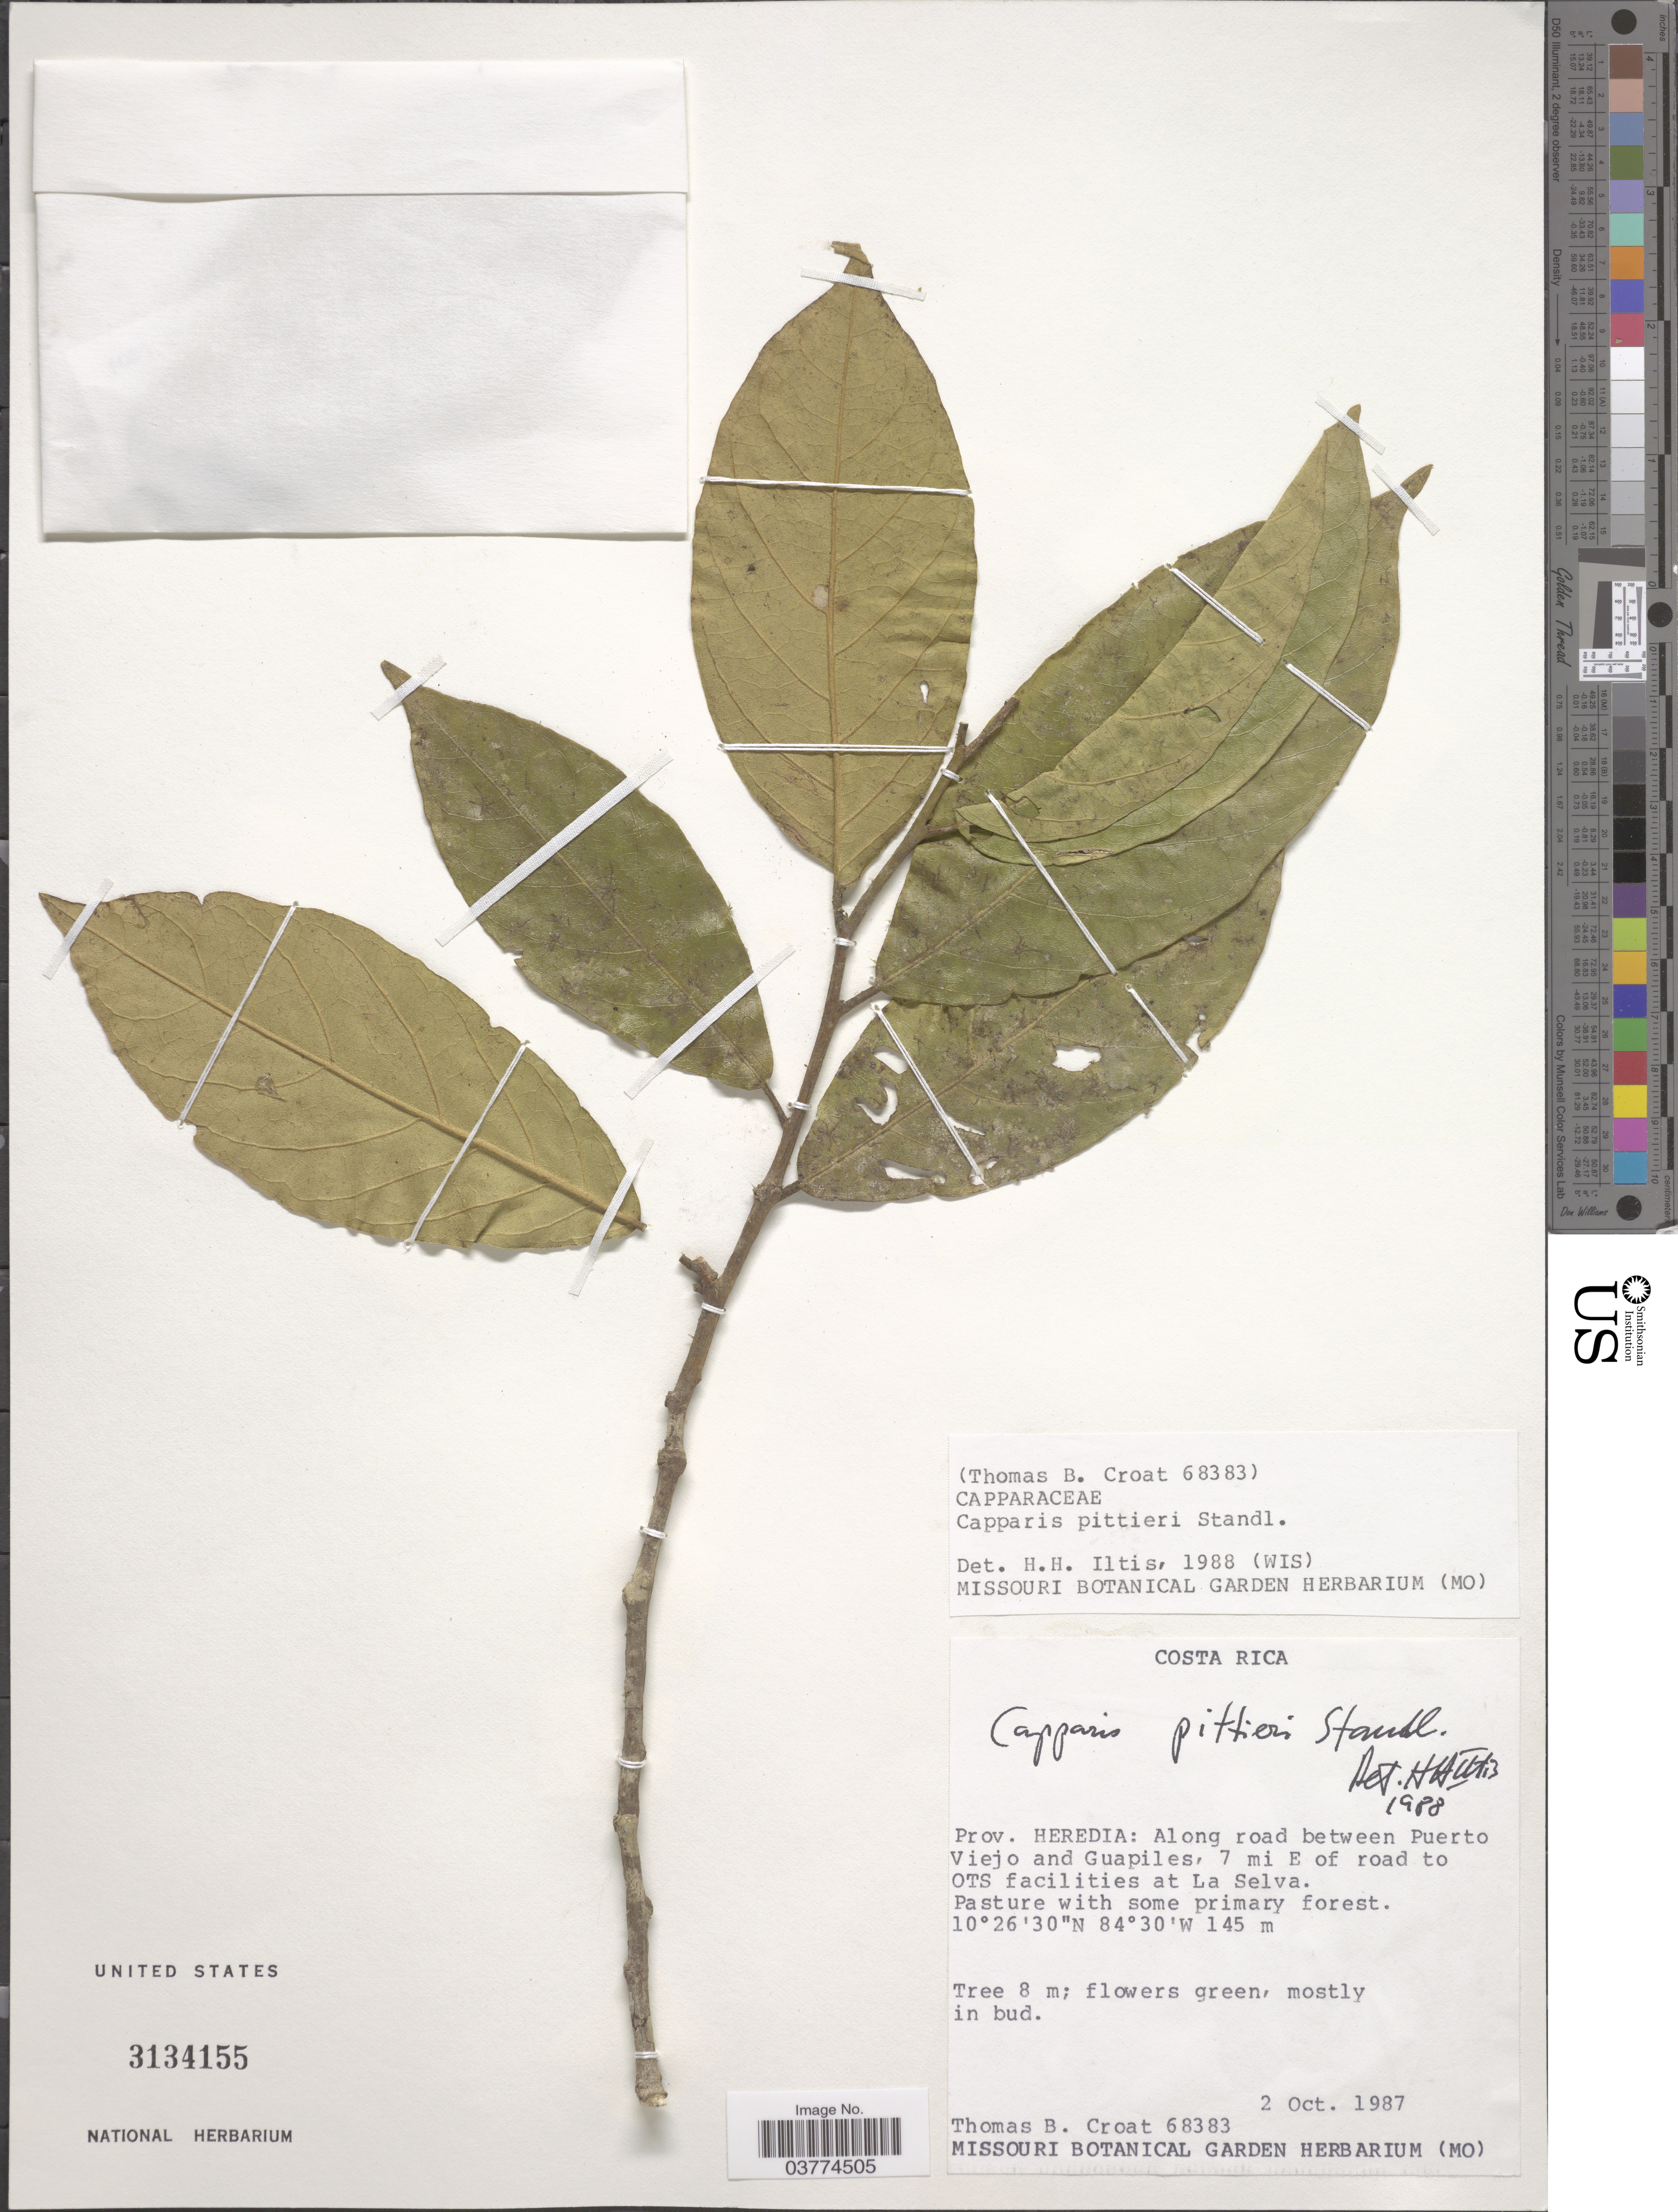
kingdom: Plantae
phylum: Tracheophyta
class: Magnoliopsida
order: Brassicales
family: Capparaceae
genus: Preslianthus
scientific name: Preslianthus pittieri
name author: (Standl.) Cornejo & Iltis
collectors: T. B. Croat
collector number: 68383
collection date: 1987-10-02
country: Costa Rica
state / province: Heredia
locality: Along road between Puerto Viejo and Guapiles, 7 mi E of road to OTS facilities at La Selva.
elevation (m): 145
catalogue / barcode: US 3134155